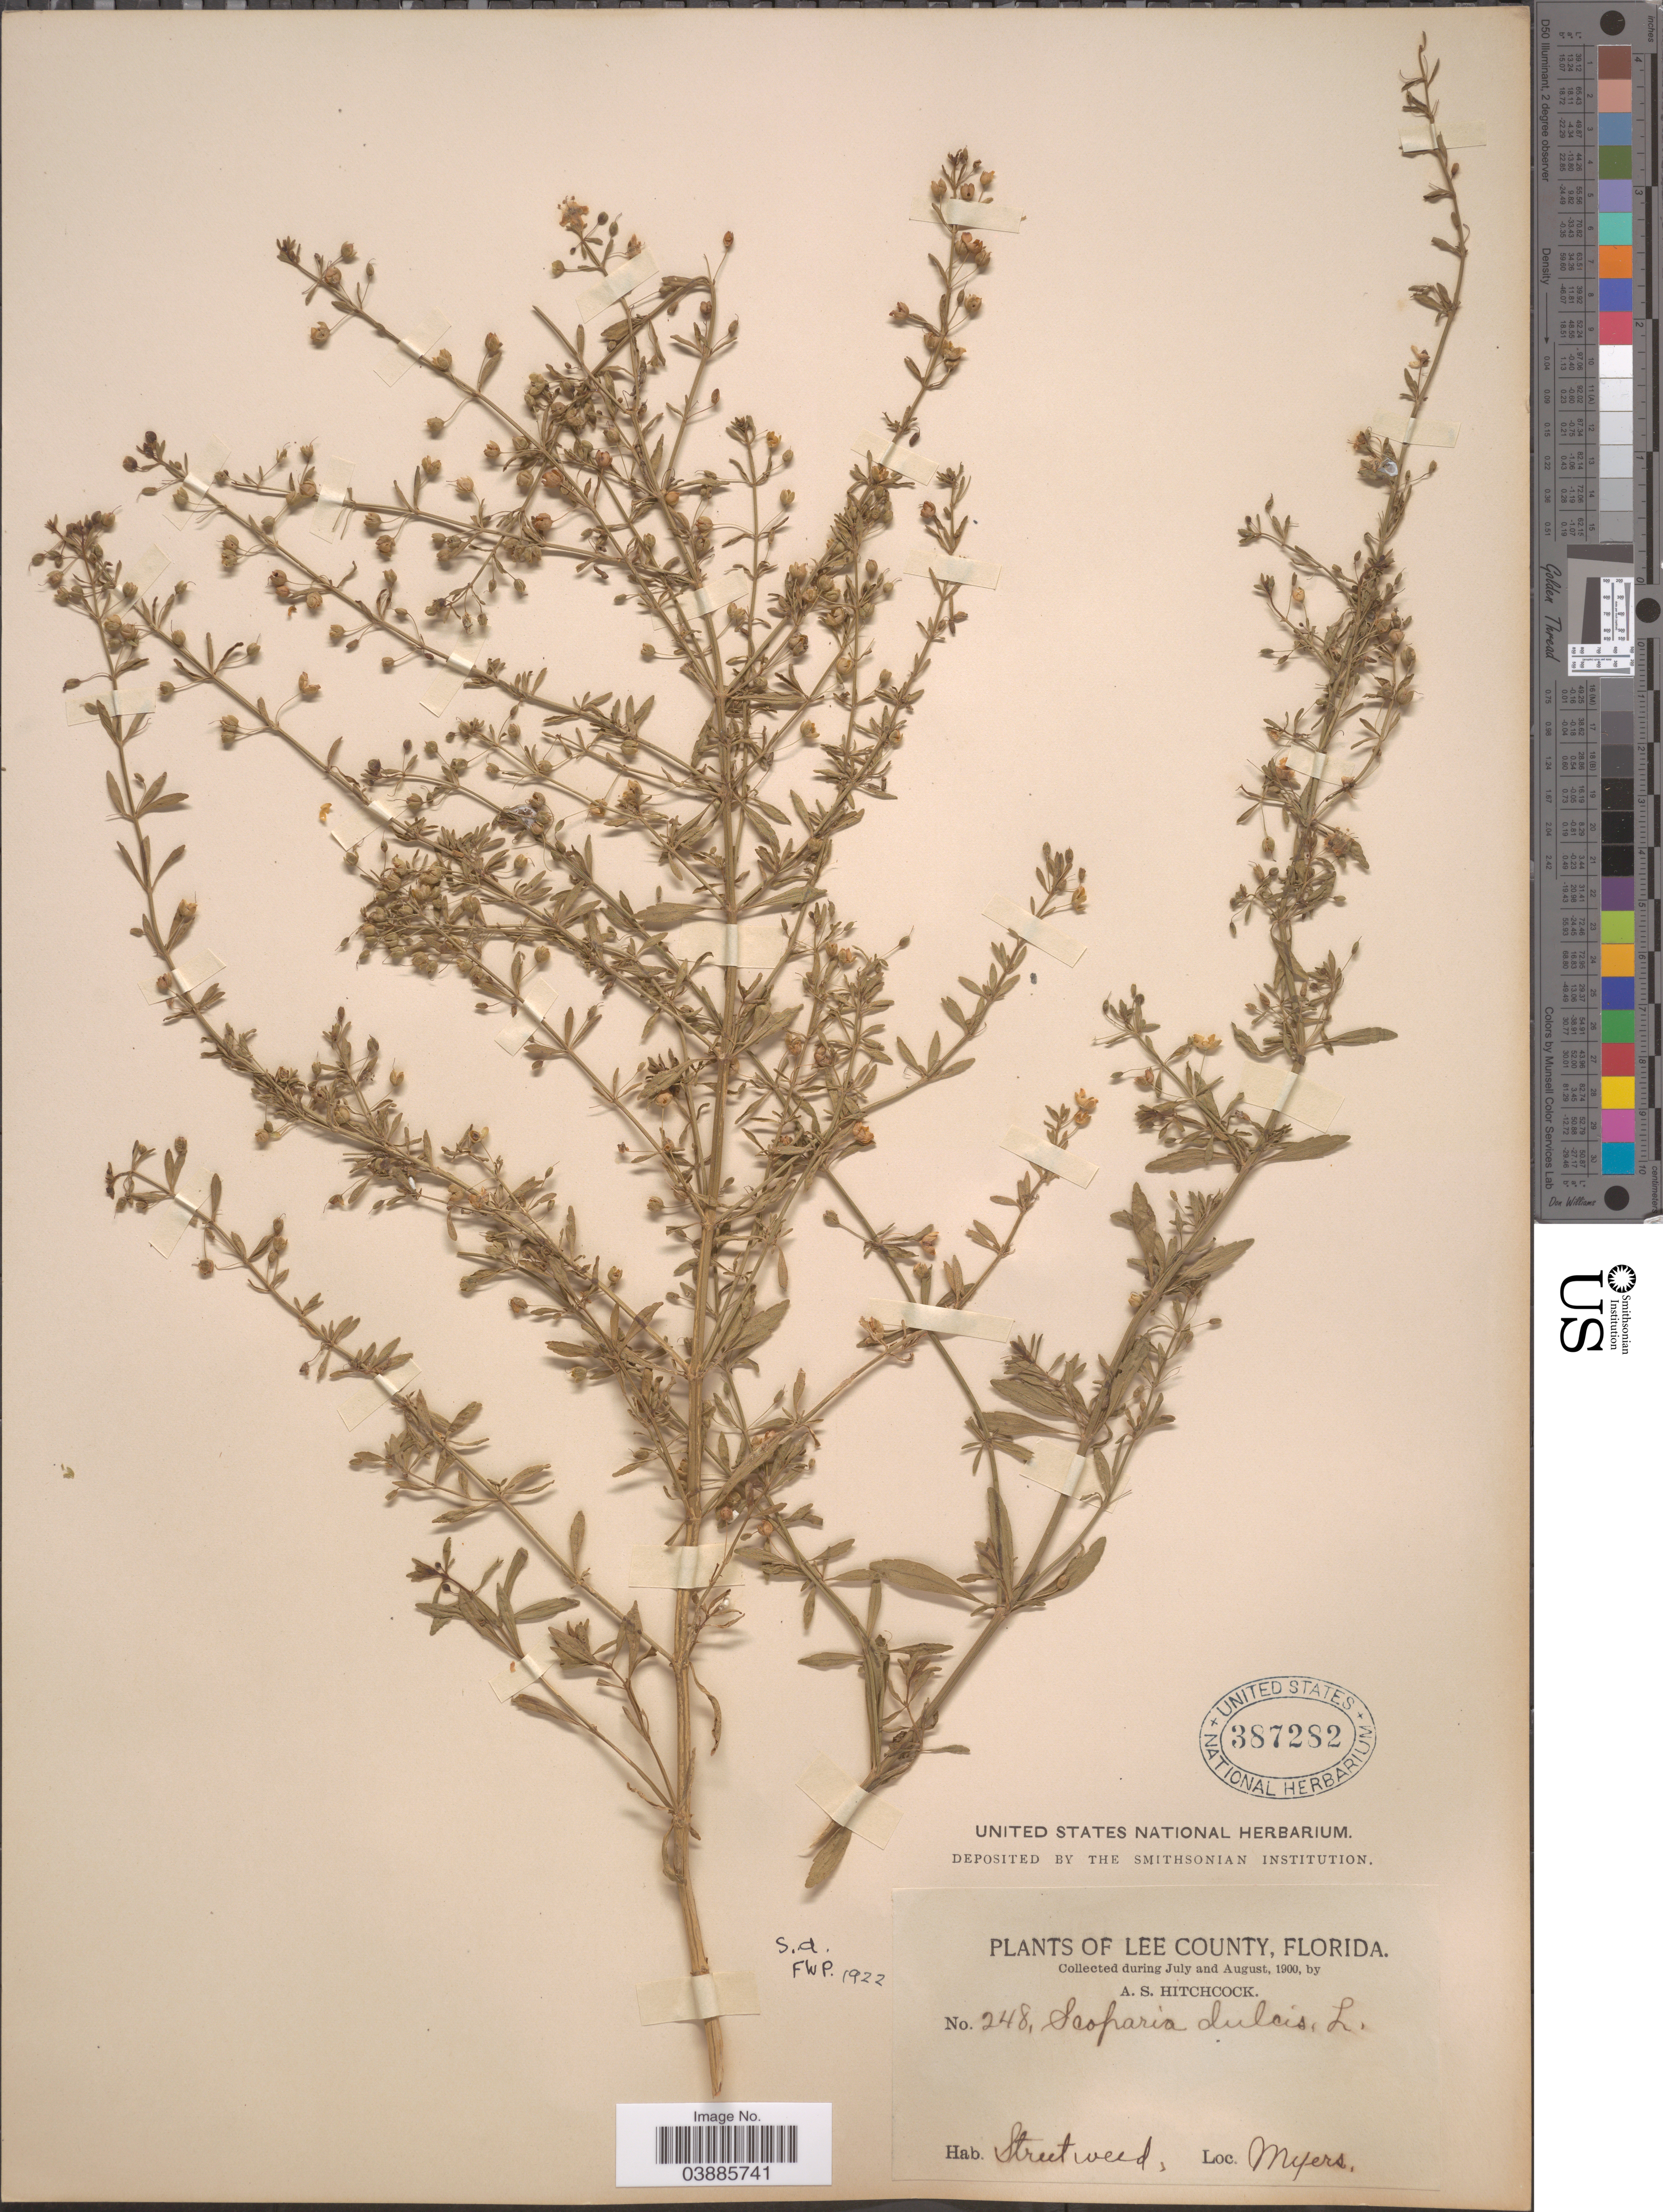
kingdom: Plantae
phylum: Tracheophyta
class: Magnoliopsida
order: Lamiales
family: Plantaginaceae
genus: Scoparia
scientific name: Scoparia dulcis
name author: L.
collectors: A. S. Hitchcock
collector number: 248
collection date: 1900-07/1900-08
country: United States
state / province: Florida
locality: Lee County. Myers.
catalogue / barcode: US 387282